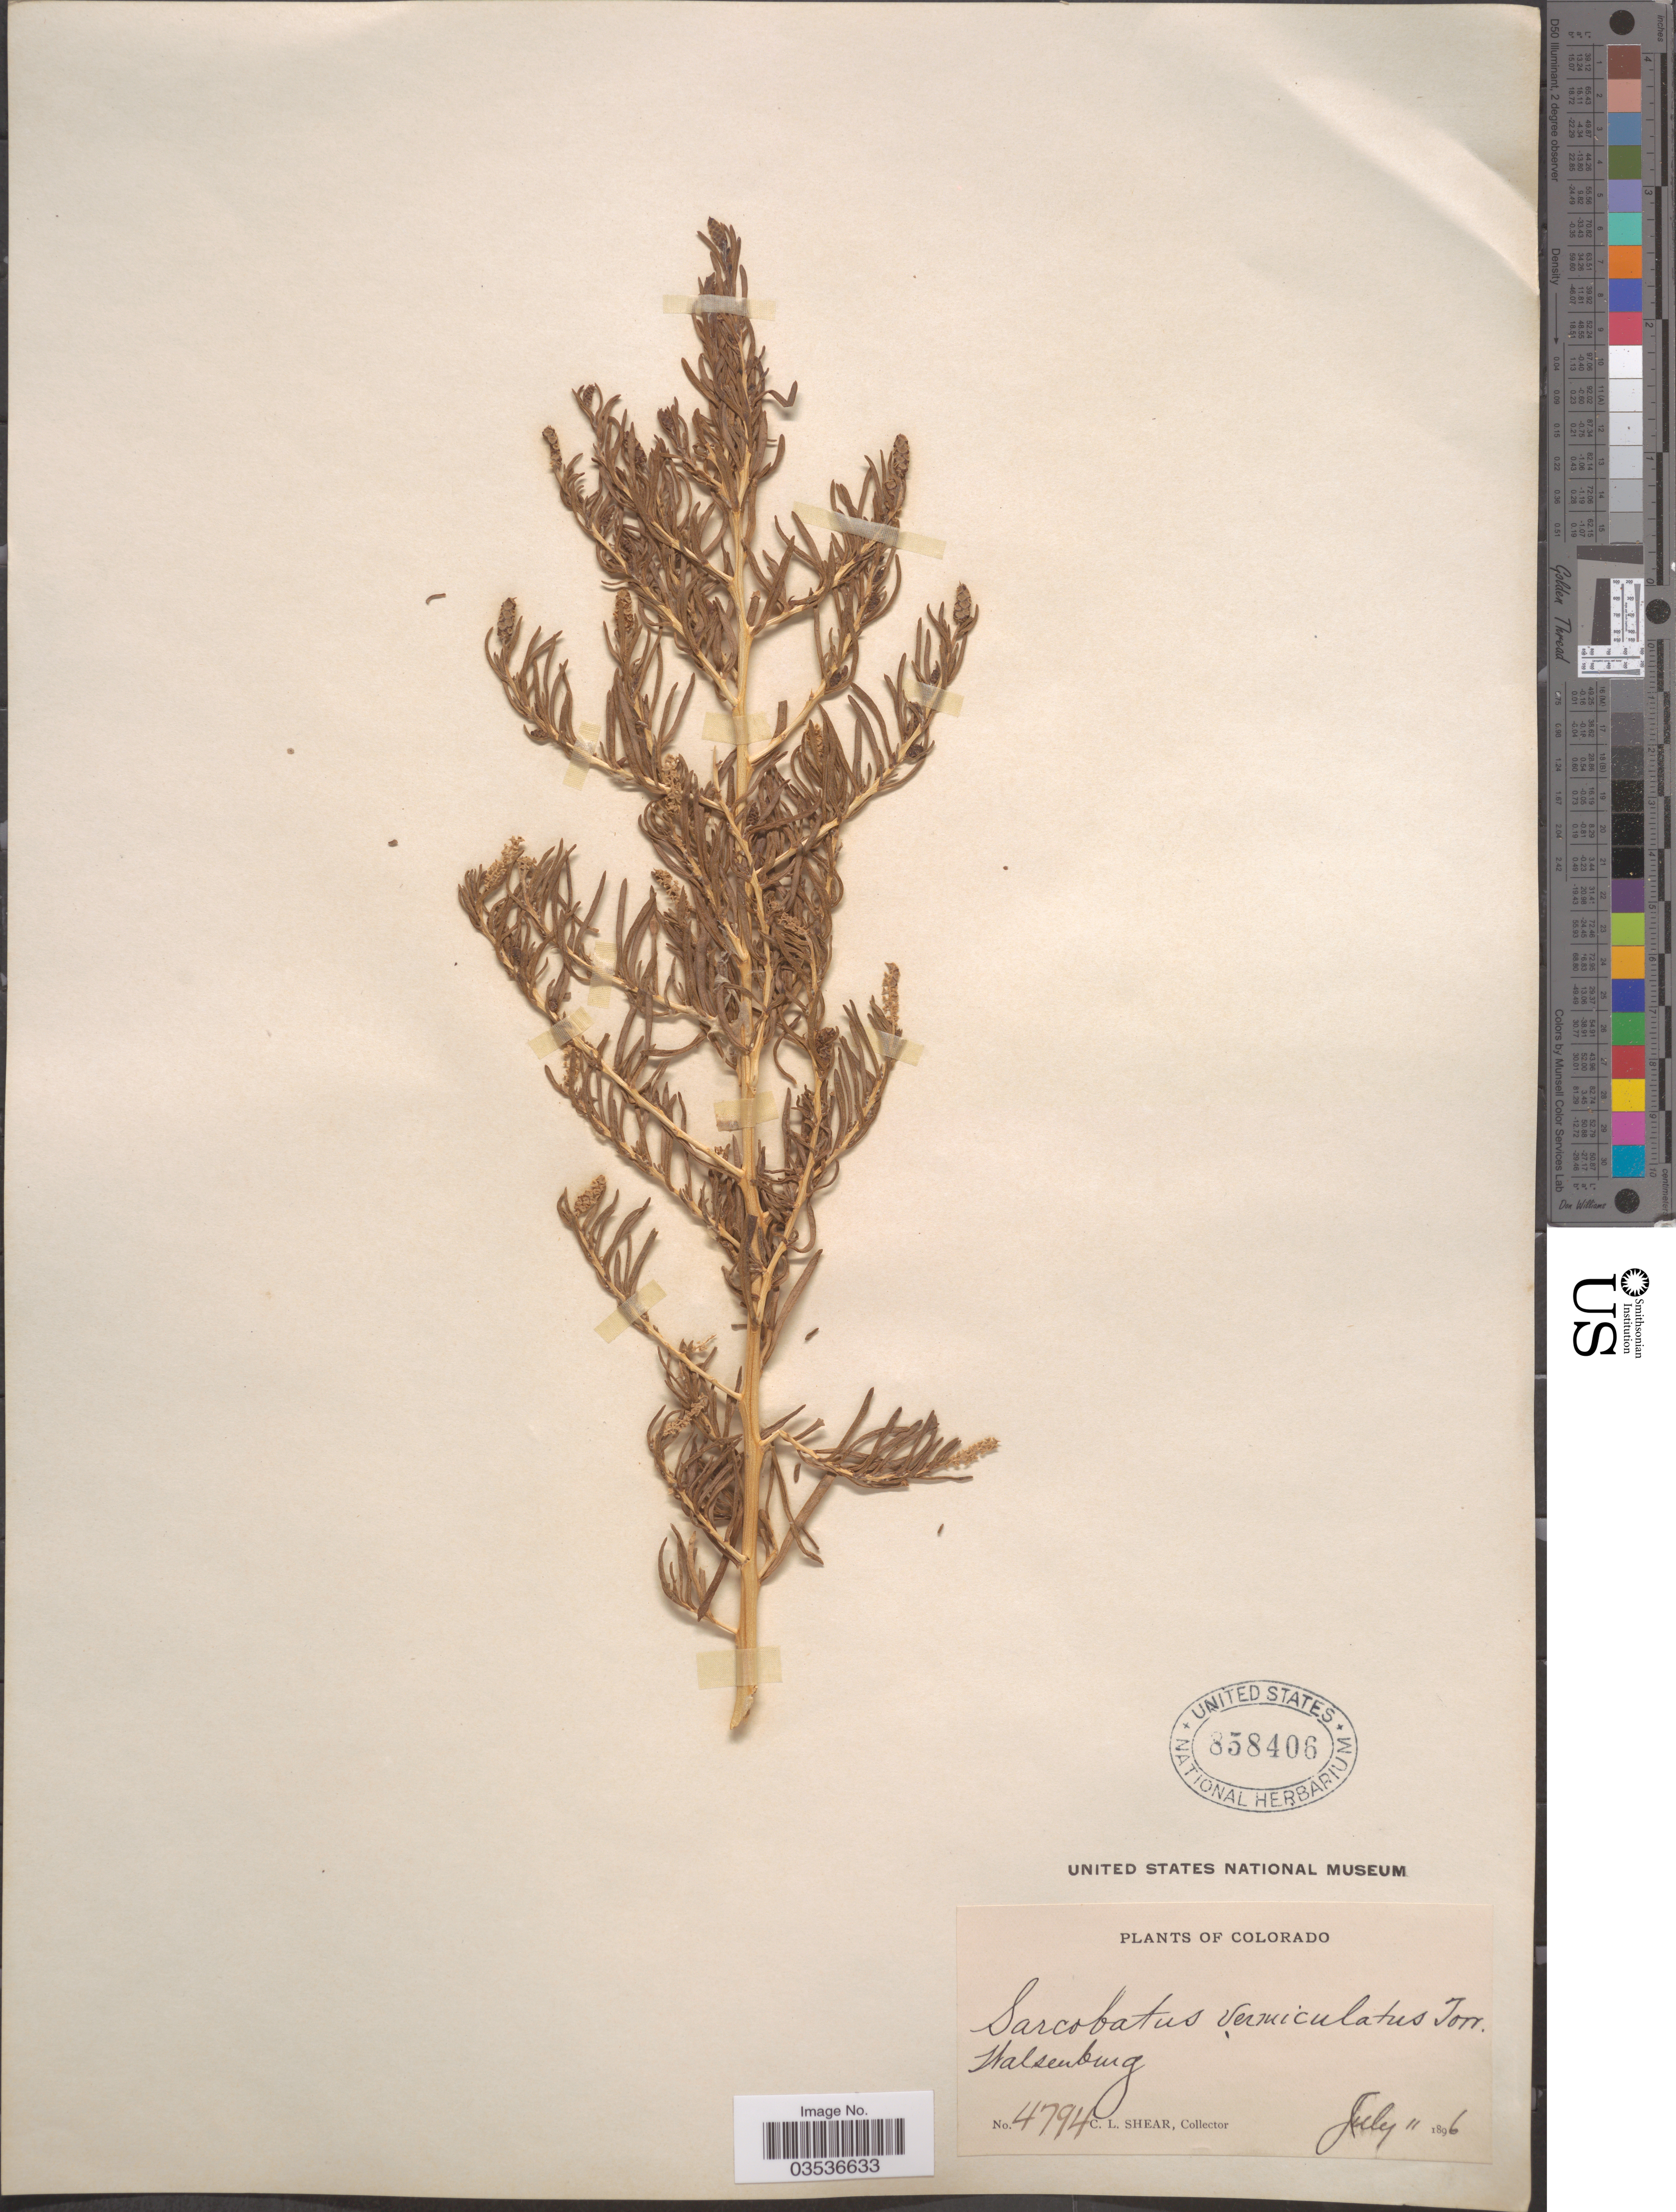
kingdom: Plantae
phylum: Tracheophyta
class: Magnoliopsida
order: Caryophyllales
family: Sarcobataceae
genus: Sarcobatus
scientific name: Sarcobatus vermiculatus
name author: (Hook.) Torr.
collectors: C. L. Shear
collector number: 4794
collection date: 1896-07-11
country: United States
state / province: Colorado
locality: Halsenburg.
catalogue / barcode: US 858406